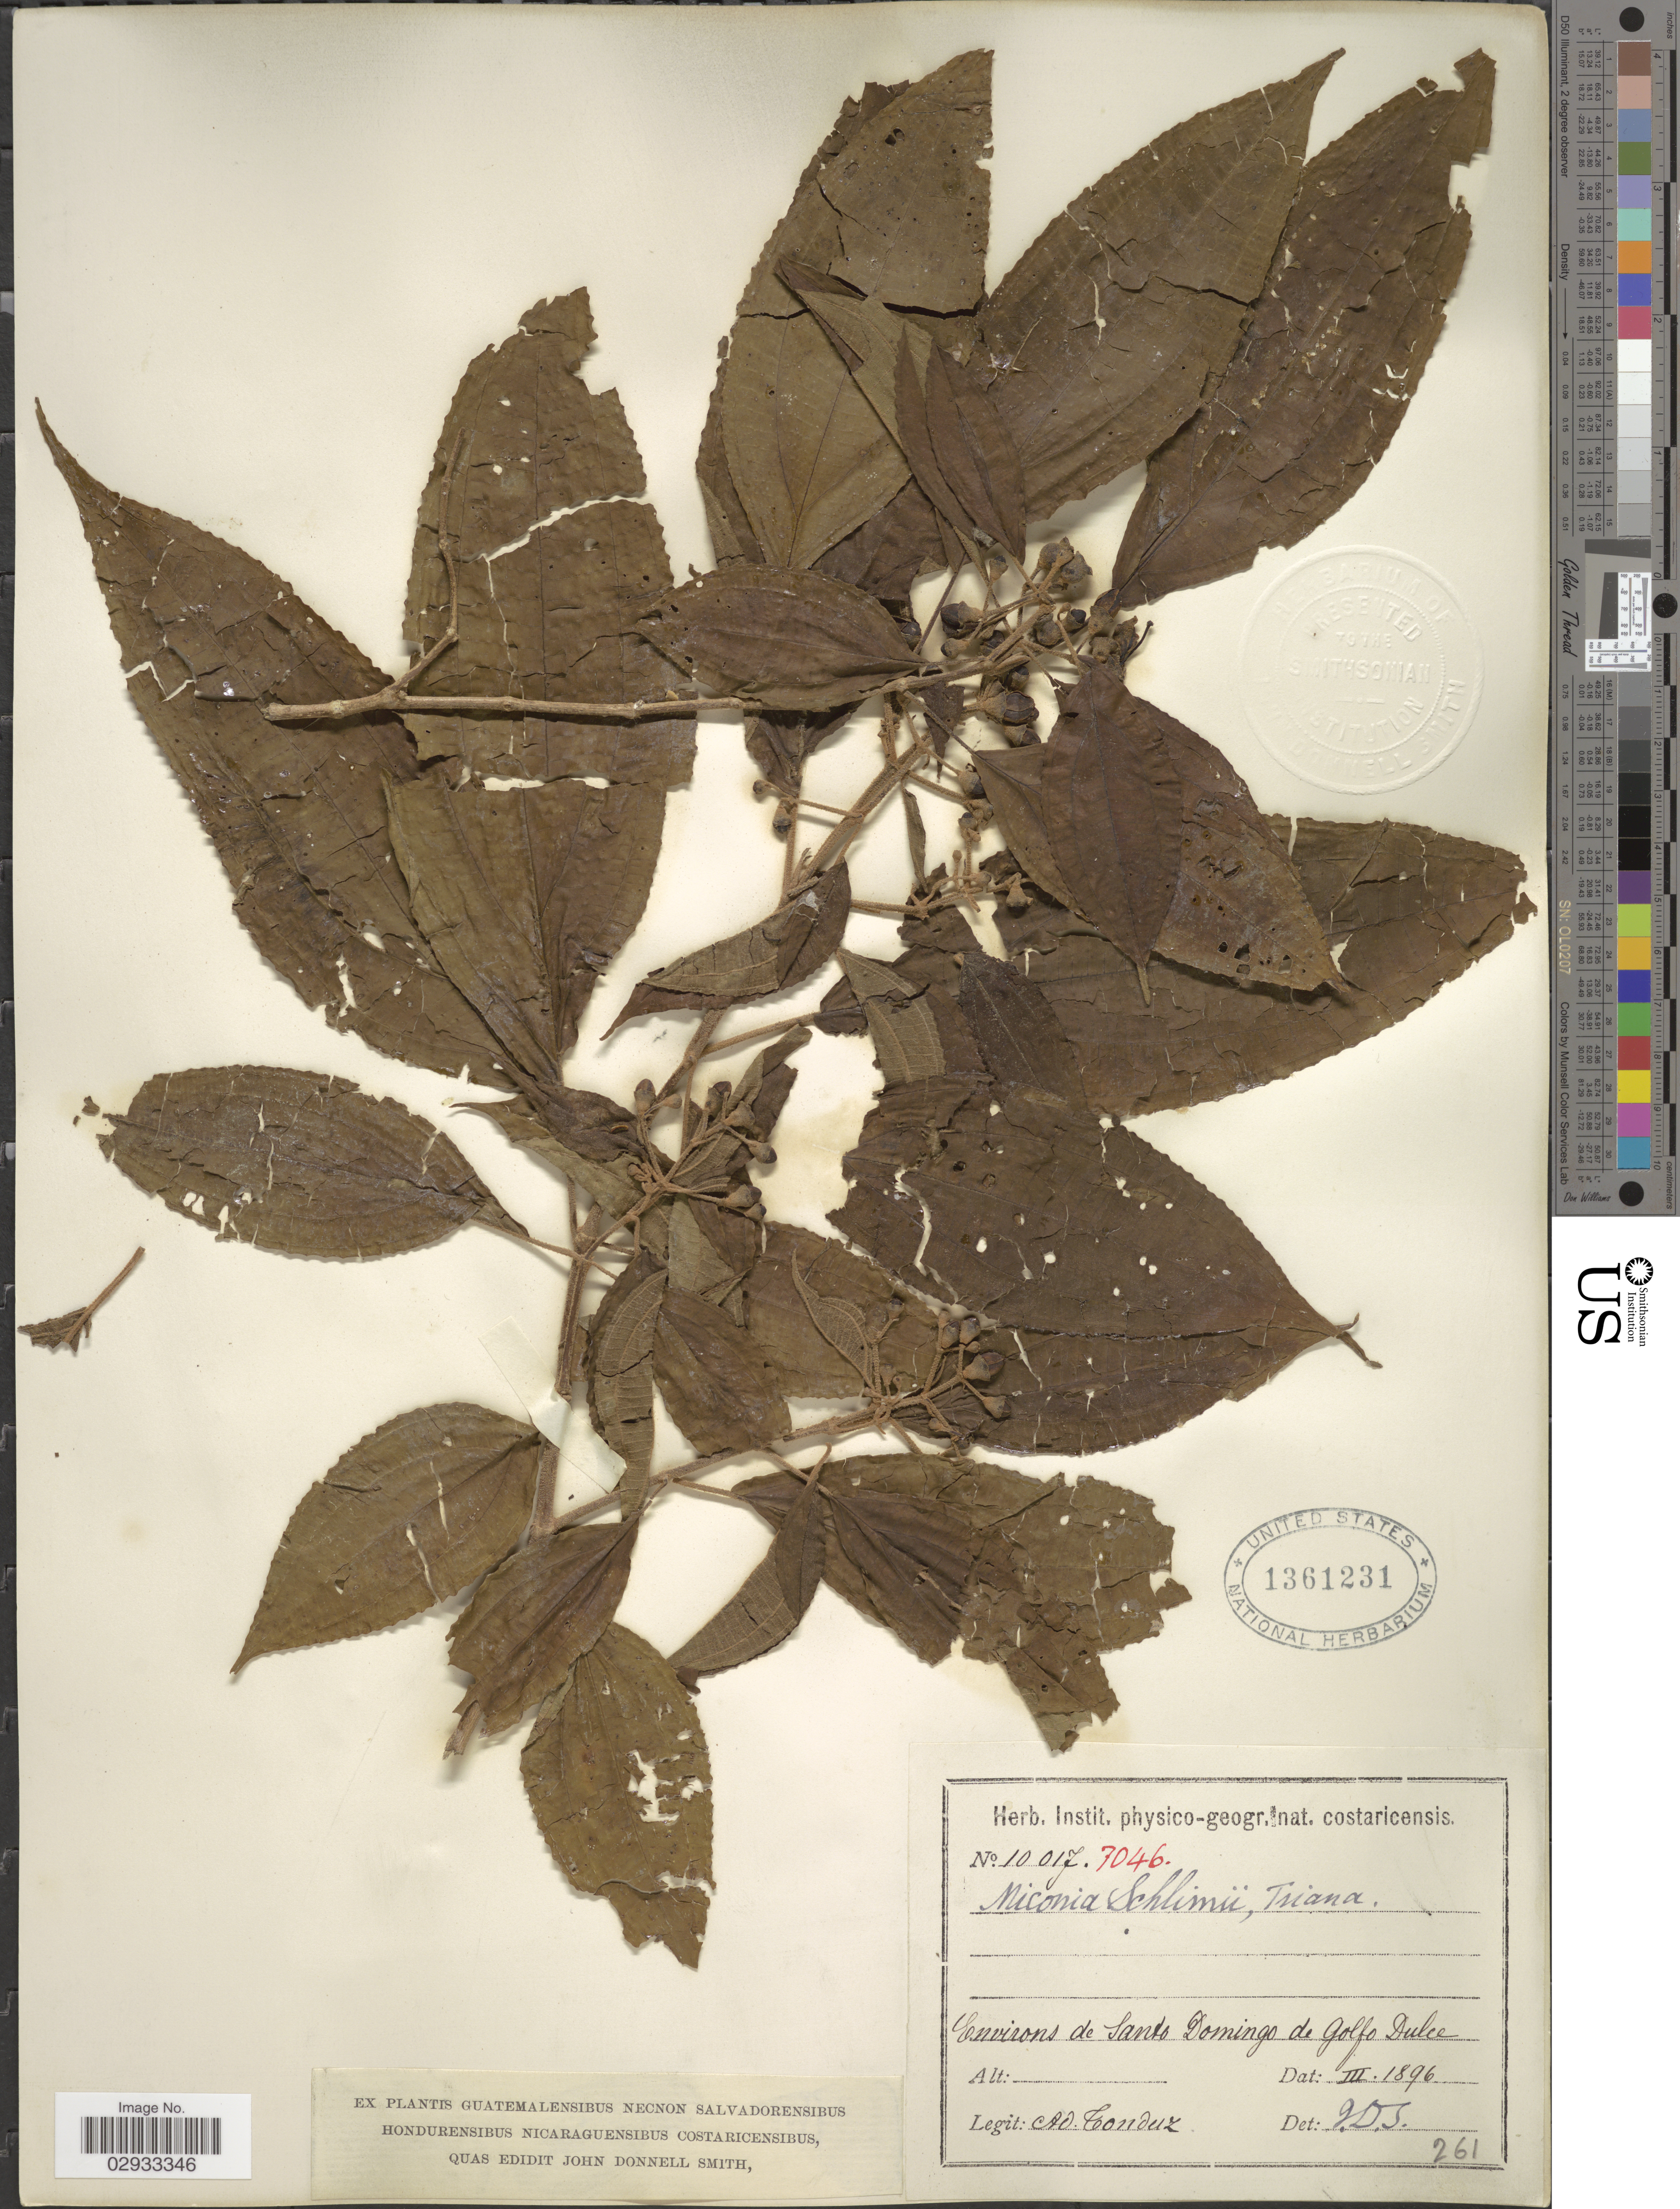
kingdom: Plantae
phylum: Tracheophyta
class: Magnoliopsida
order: Myrtales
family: Melastomataceae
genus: Miconia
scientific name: Miconia schlimii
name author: Triana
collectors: A. Tonduz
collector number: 10017/7046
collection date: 1896-03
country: Costa Rica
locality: Environs de Santo Domingo de Golfo Dulce.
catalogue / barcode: US 1361231